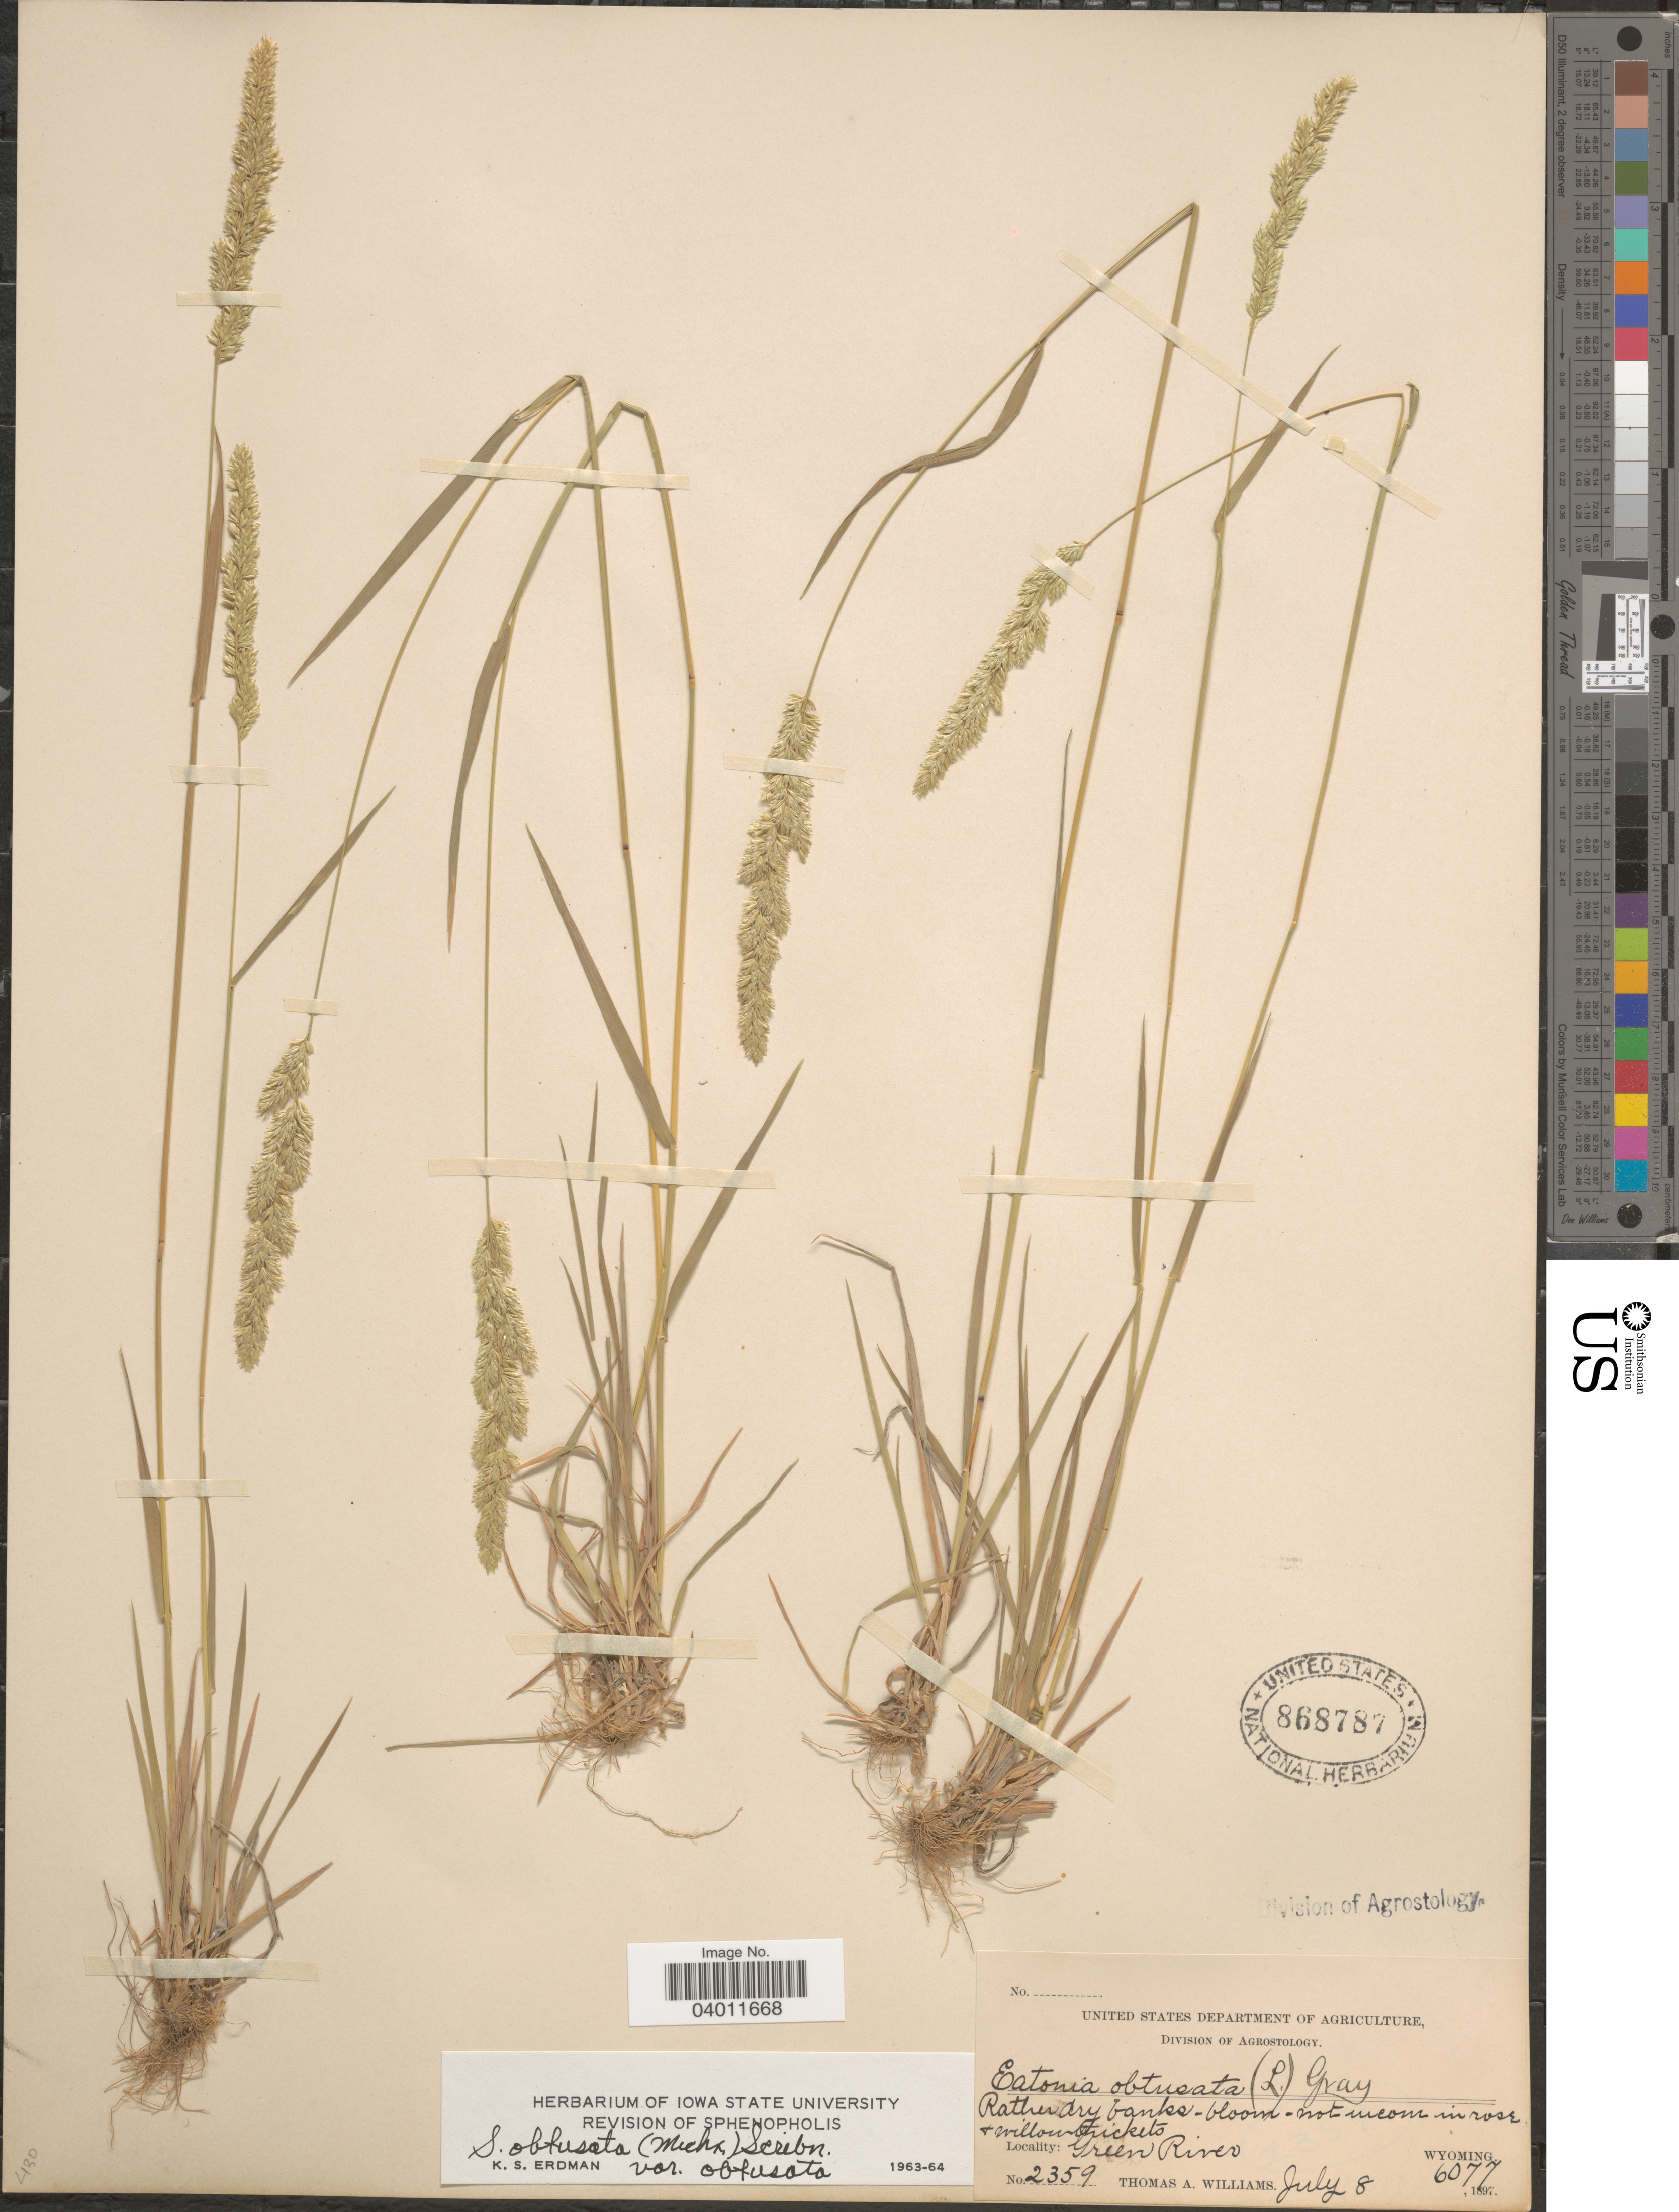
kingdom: Plantae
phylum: Tracheophyta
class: Liliopsida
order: Poales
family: Poaceae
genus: Sphenopholis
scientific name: Sphenopholis obtusata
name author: (Michx.) Scribn.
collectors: T. A. Williams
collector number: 2359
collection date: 1897-07-08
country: United States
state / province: Wyoming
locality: Green River.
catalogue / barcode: US 868787